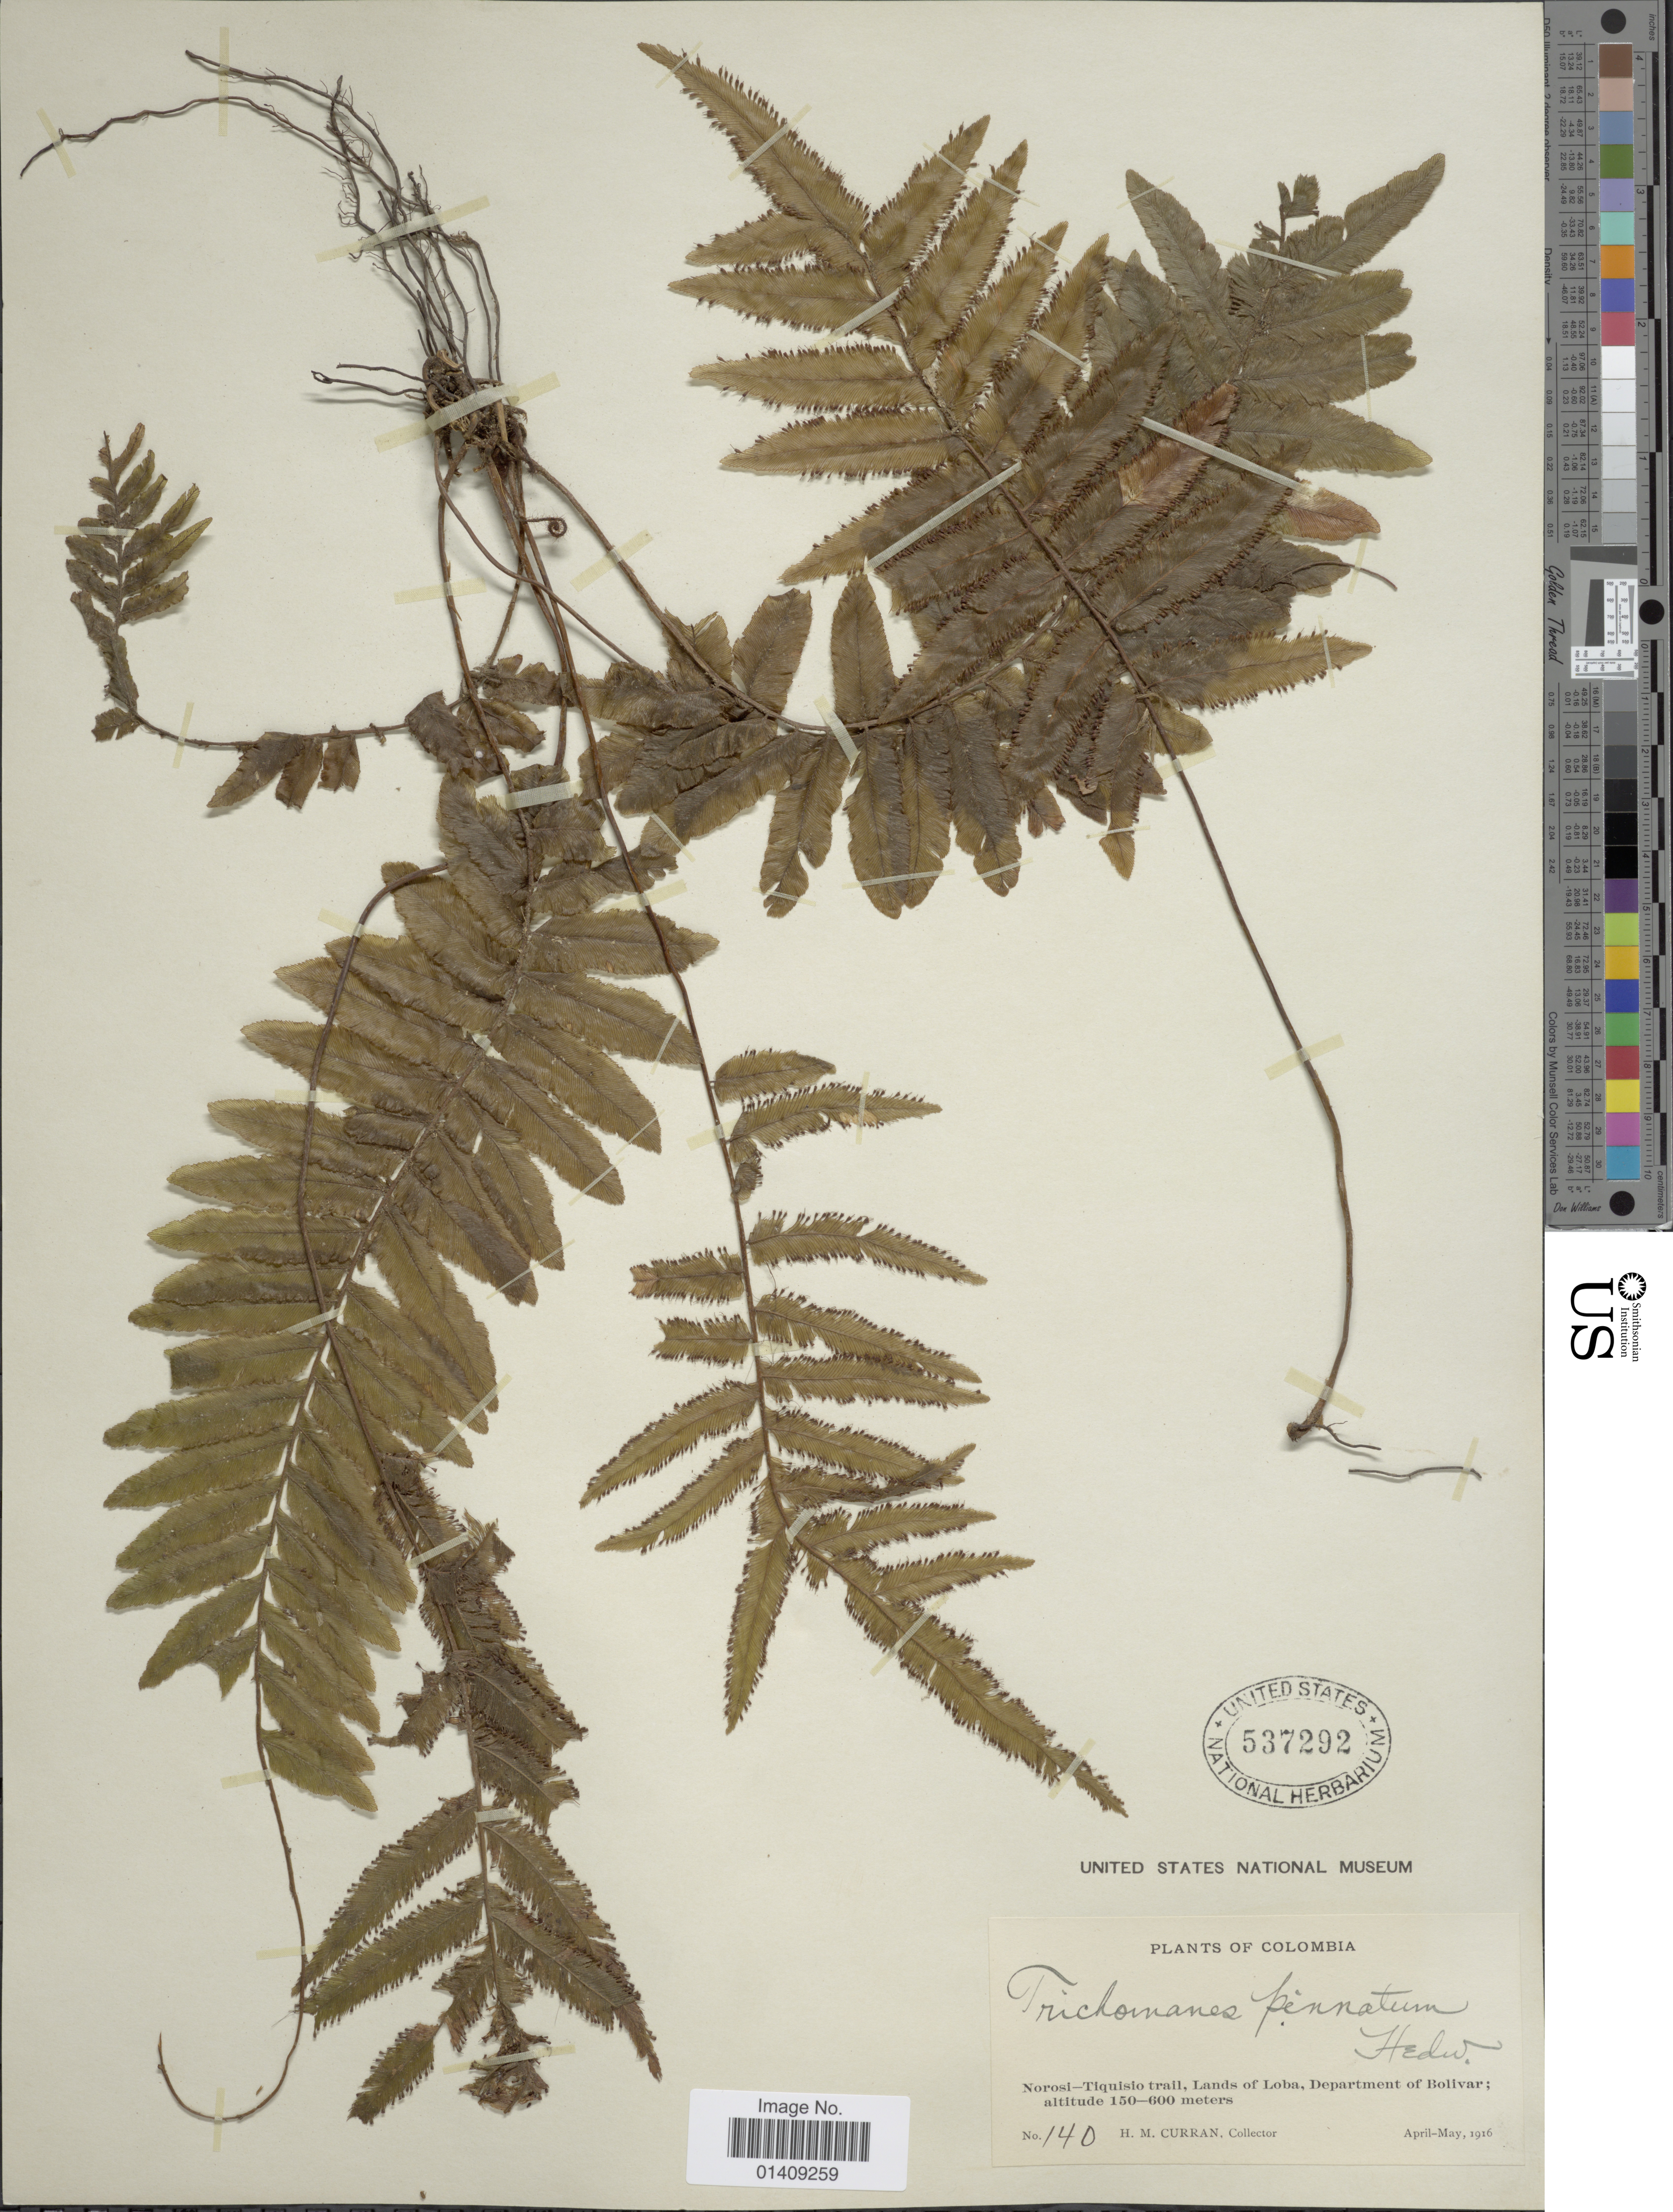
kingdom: Plantae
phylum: Tracheophyta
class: Polypodiopsida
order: Hymenophyllales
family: Hymenophyllaceae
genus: Trichomanes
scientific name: Trichomanes pinnatum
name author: Hedw.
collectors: H. M. Curran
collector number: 140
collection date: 1916-04/1916-05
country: Colombia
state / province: Bolívar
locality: Norosi Tiquisio trail, Lands of Loba, department of Bolivar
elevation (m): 150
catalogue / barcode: US 537292